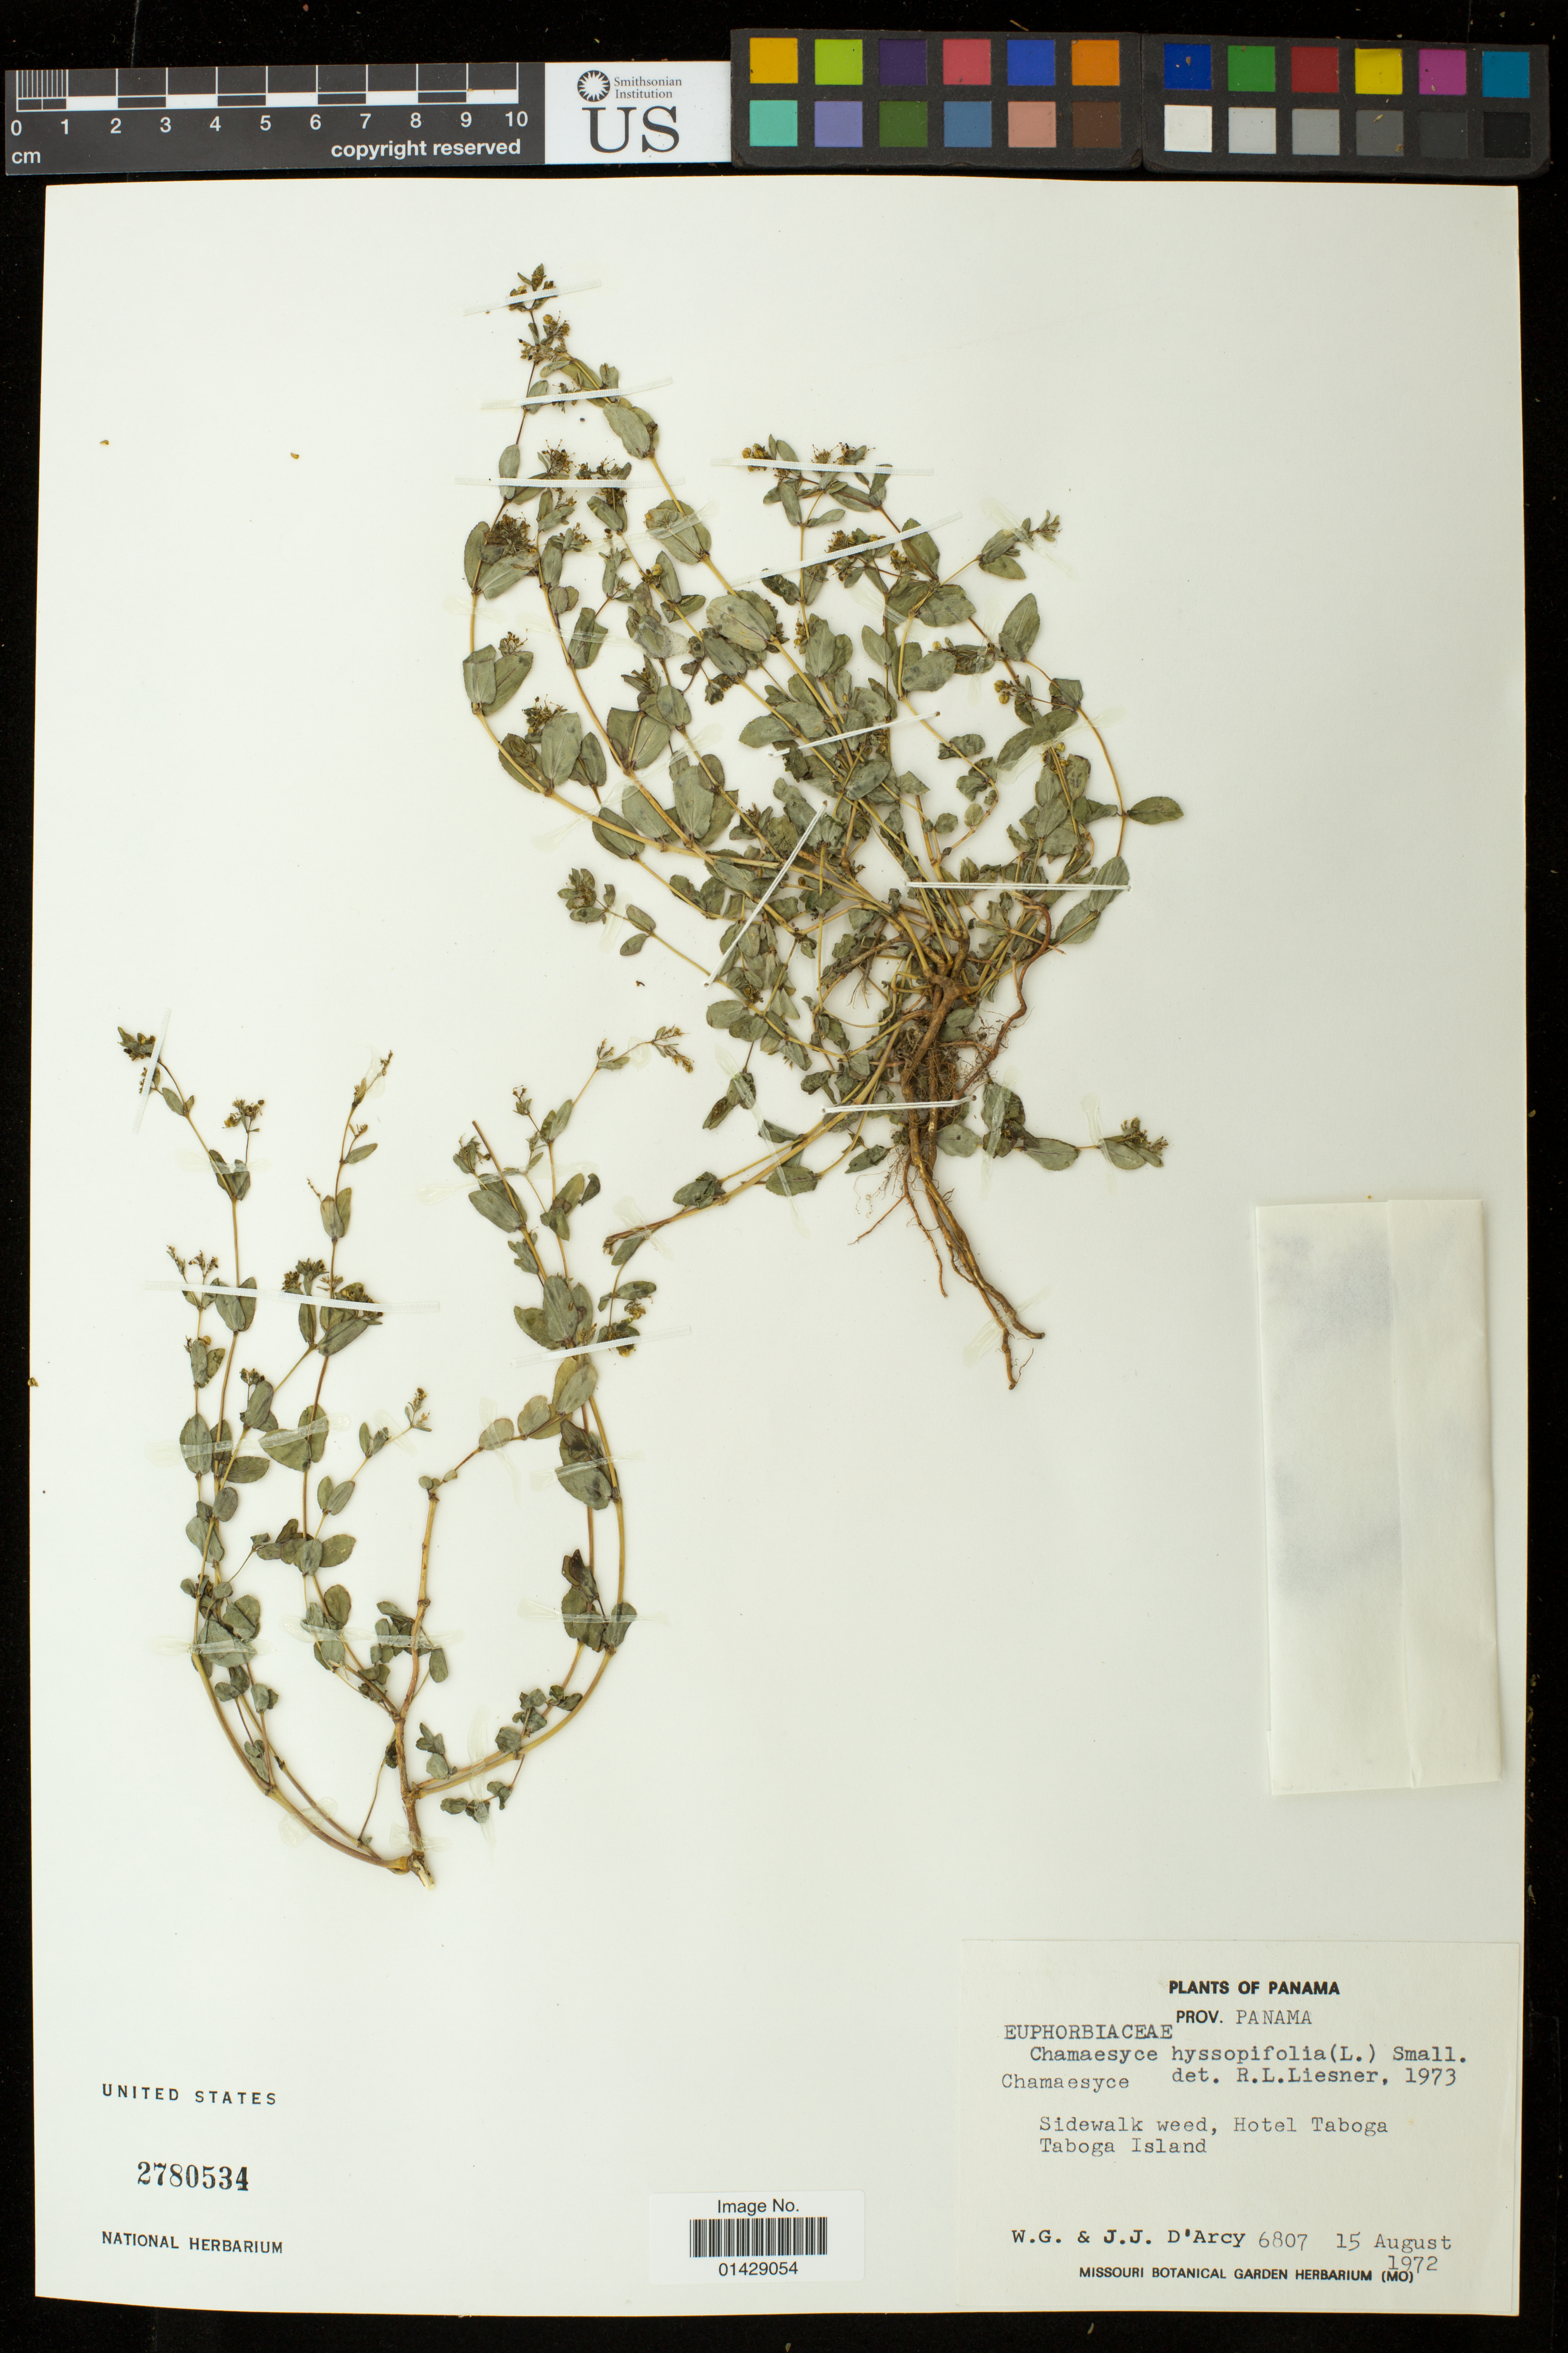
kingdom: Plantae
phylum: Tracheophyta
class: Magnoliopsida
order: Malpighiales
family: Euphorbiaceae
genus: Euphorbia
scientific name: Euphorbia hyssopifolia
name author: L.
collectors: W. G. D'Arcy & J. J. D'Arcy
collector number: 6807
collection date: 1972-08-15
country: Panama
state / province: Panamá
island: Taboga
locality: Hotel Taboga; Taboga Island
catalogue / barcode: US 2780534